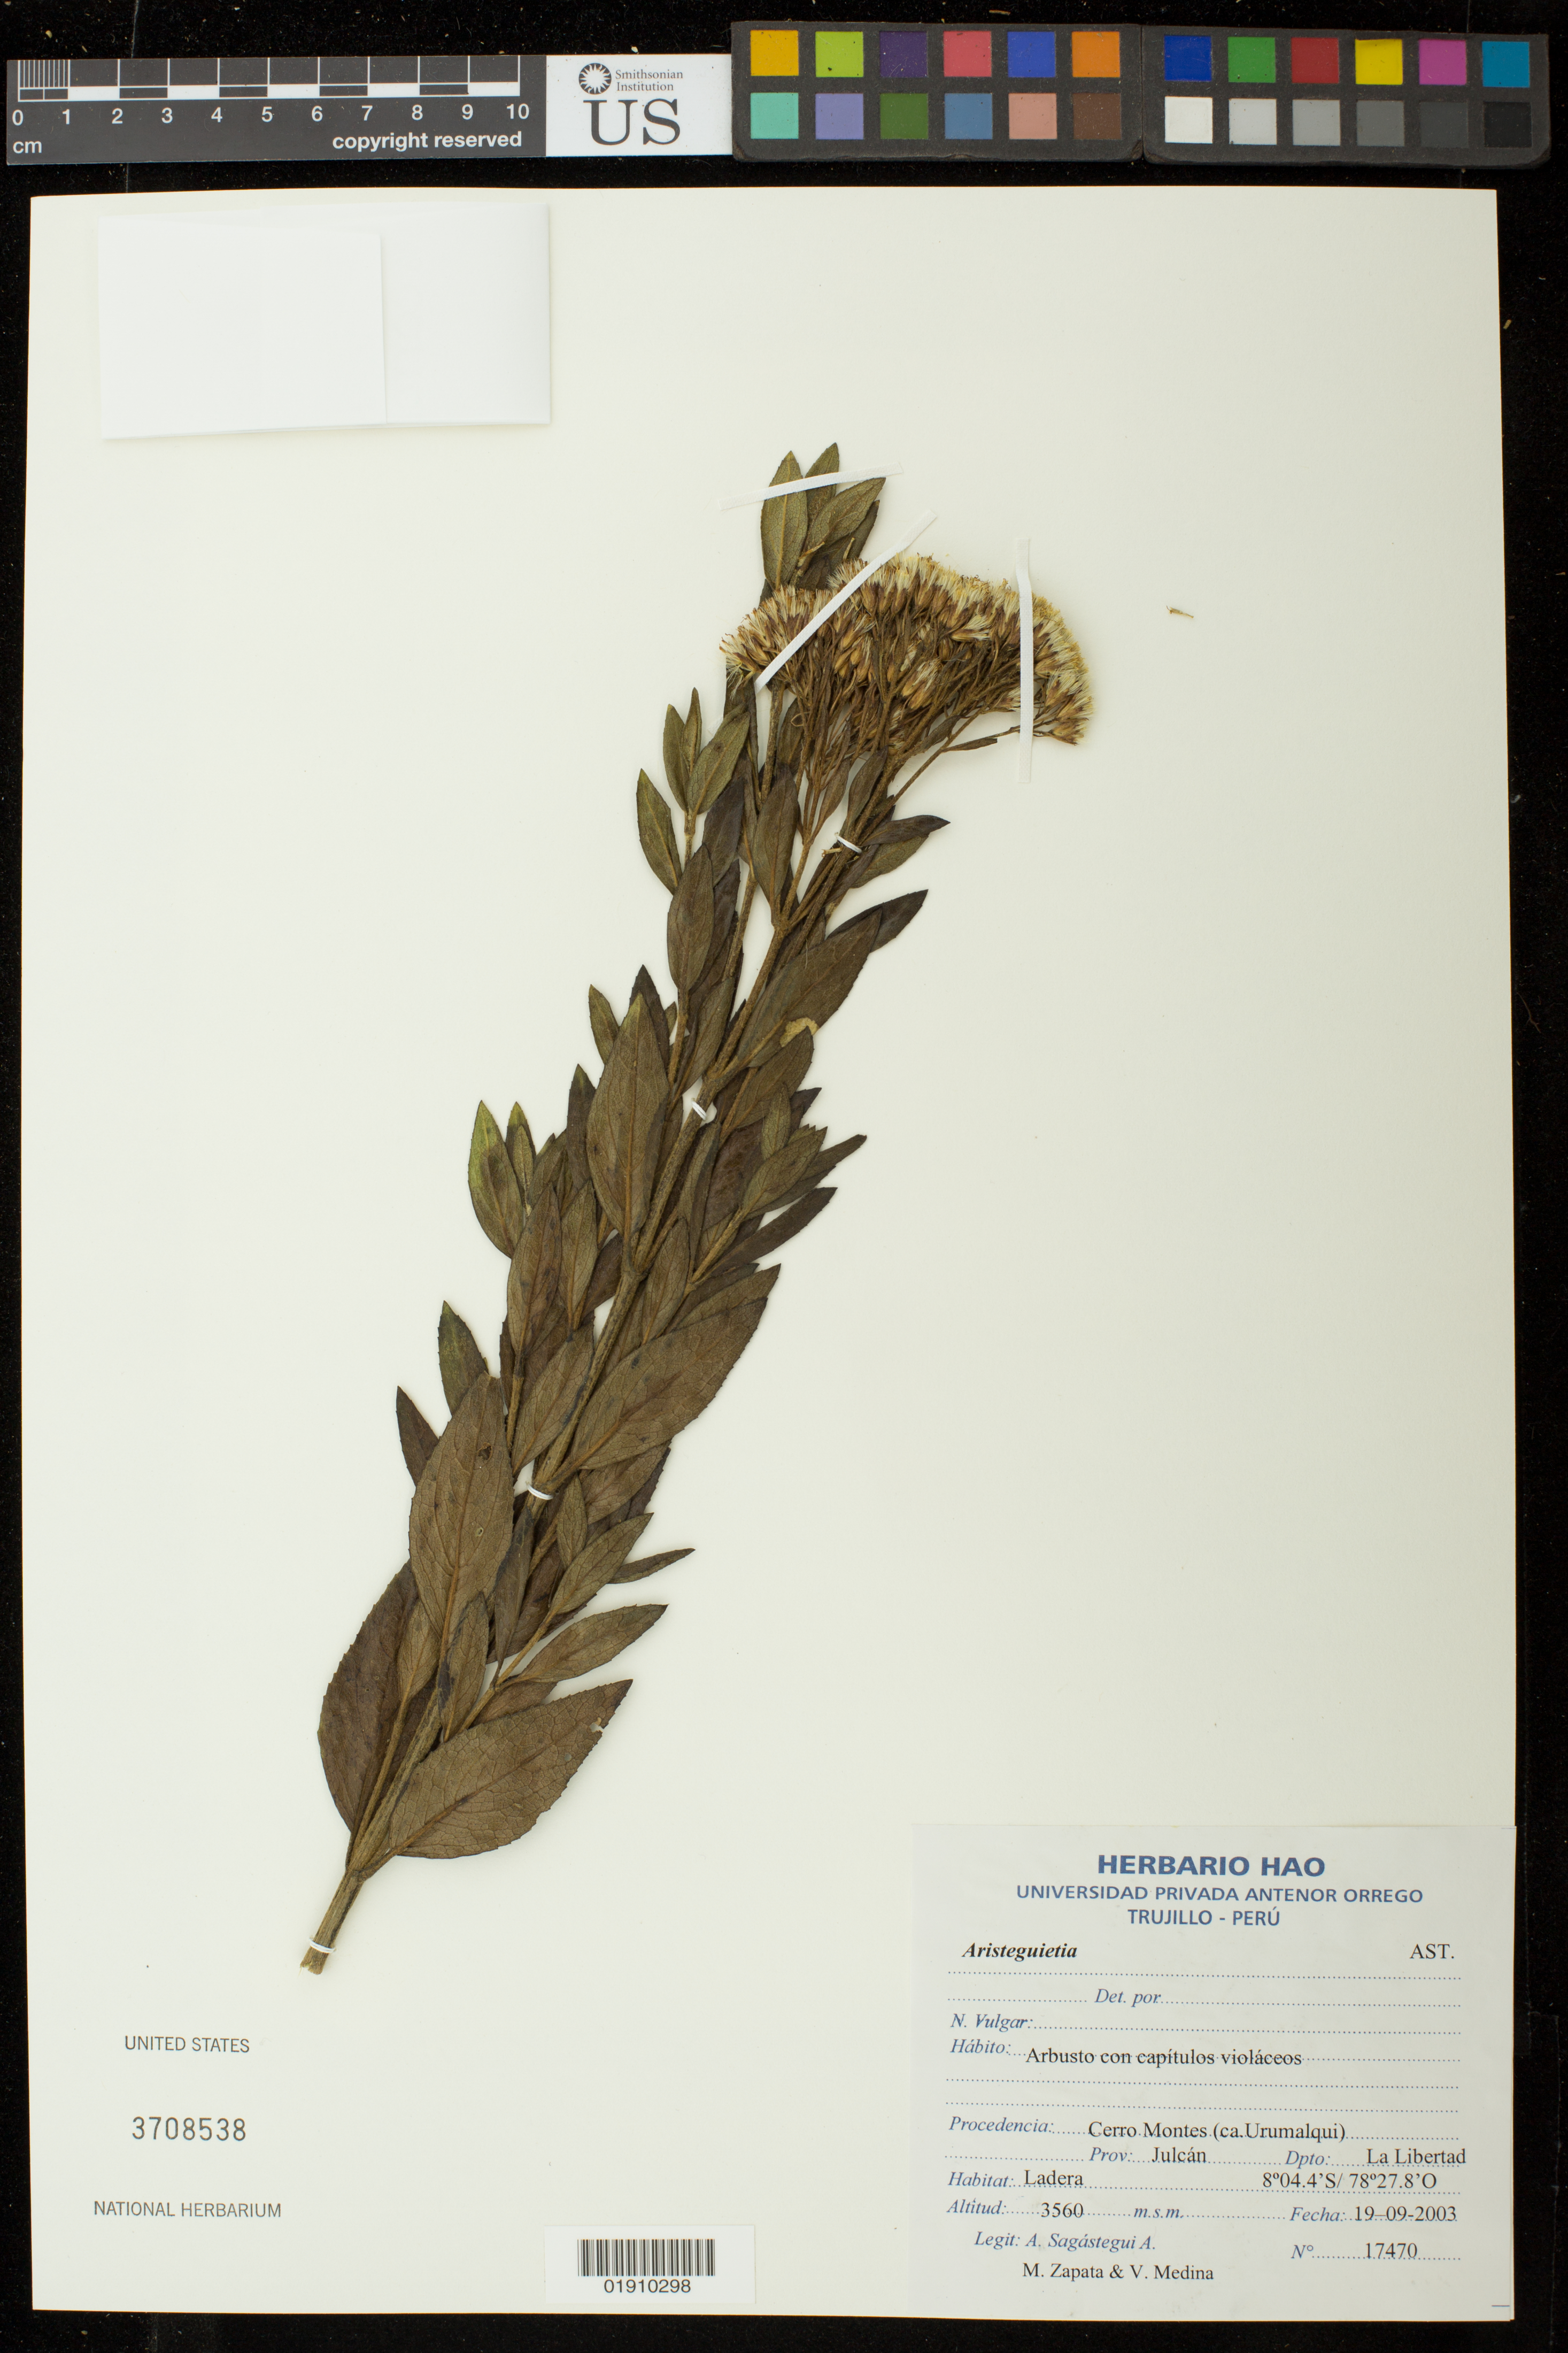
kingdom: Plantae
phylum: Tracheophyta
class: Magnoliopsida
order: Asterales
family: Asteraceae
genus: Aristeguietia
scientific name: Aristeguietia sp.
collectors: A. Sagástegui A., M. Zapata Cruz & V. Medina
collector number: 17470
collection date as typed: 19-09-2003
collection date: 2003-09-19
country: Peru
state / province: La Libertad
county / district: Julcán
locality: Cerro Montes (ca. Urumnalqui), Julcán, la Libertad.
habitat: Ladera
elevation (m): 3560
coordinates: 8 04.4 S, 78 27.8 O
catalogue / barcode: US 3708538